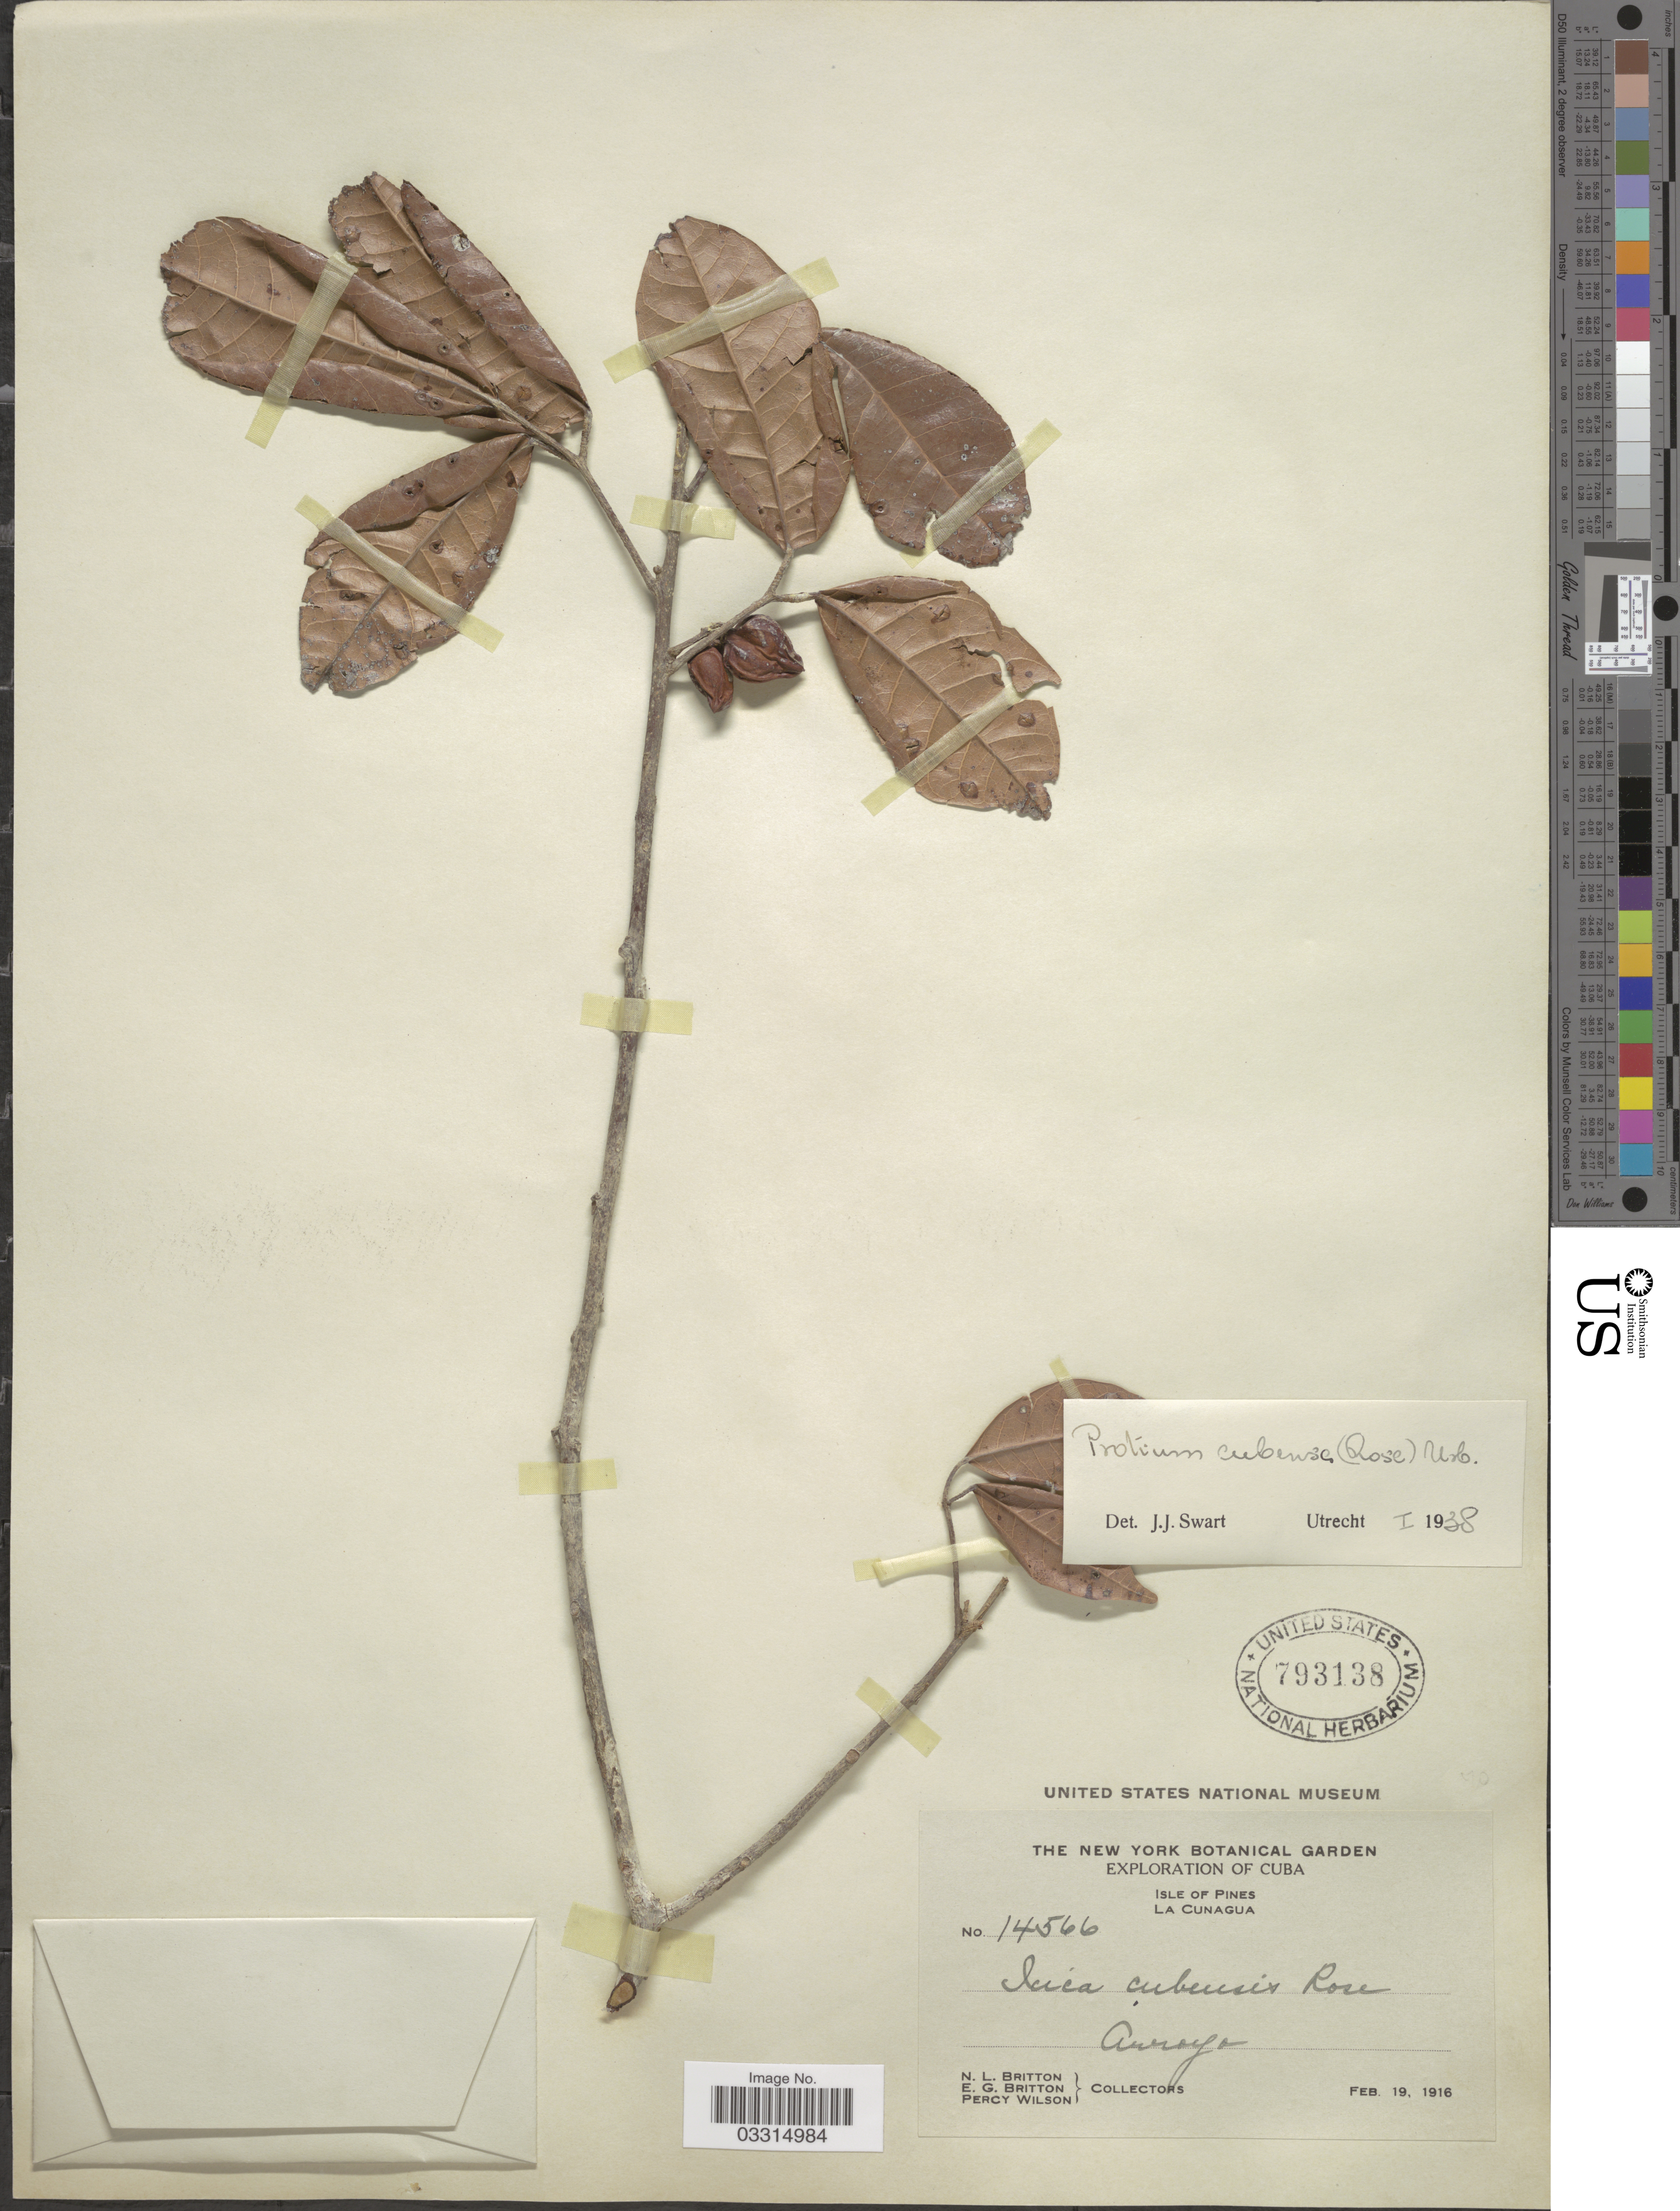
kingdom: Plantae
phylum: Tracheophyta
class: Magnoliopsida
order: Sapindales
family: Burseraceae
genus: Protium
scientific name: Protium cubense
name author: (Rose) Urb.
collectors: N. Britton, E. G. Britton & P. Wilson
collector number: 14566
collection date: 1916-02-19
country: Cuba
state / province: Isla de la Juventud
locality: Isle of Pines. La Cunagua. Arroyo.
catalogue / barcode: US 793138